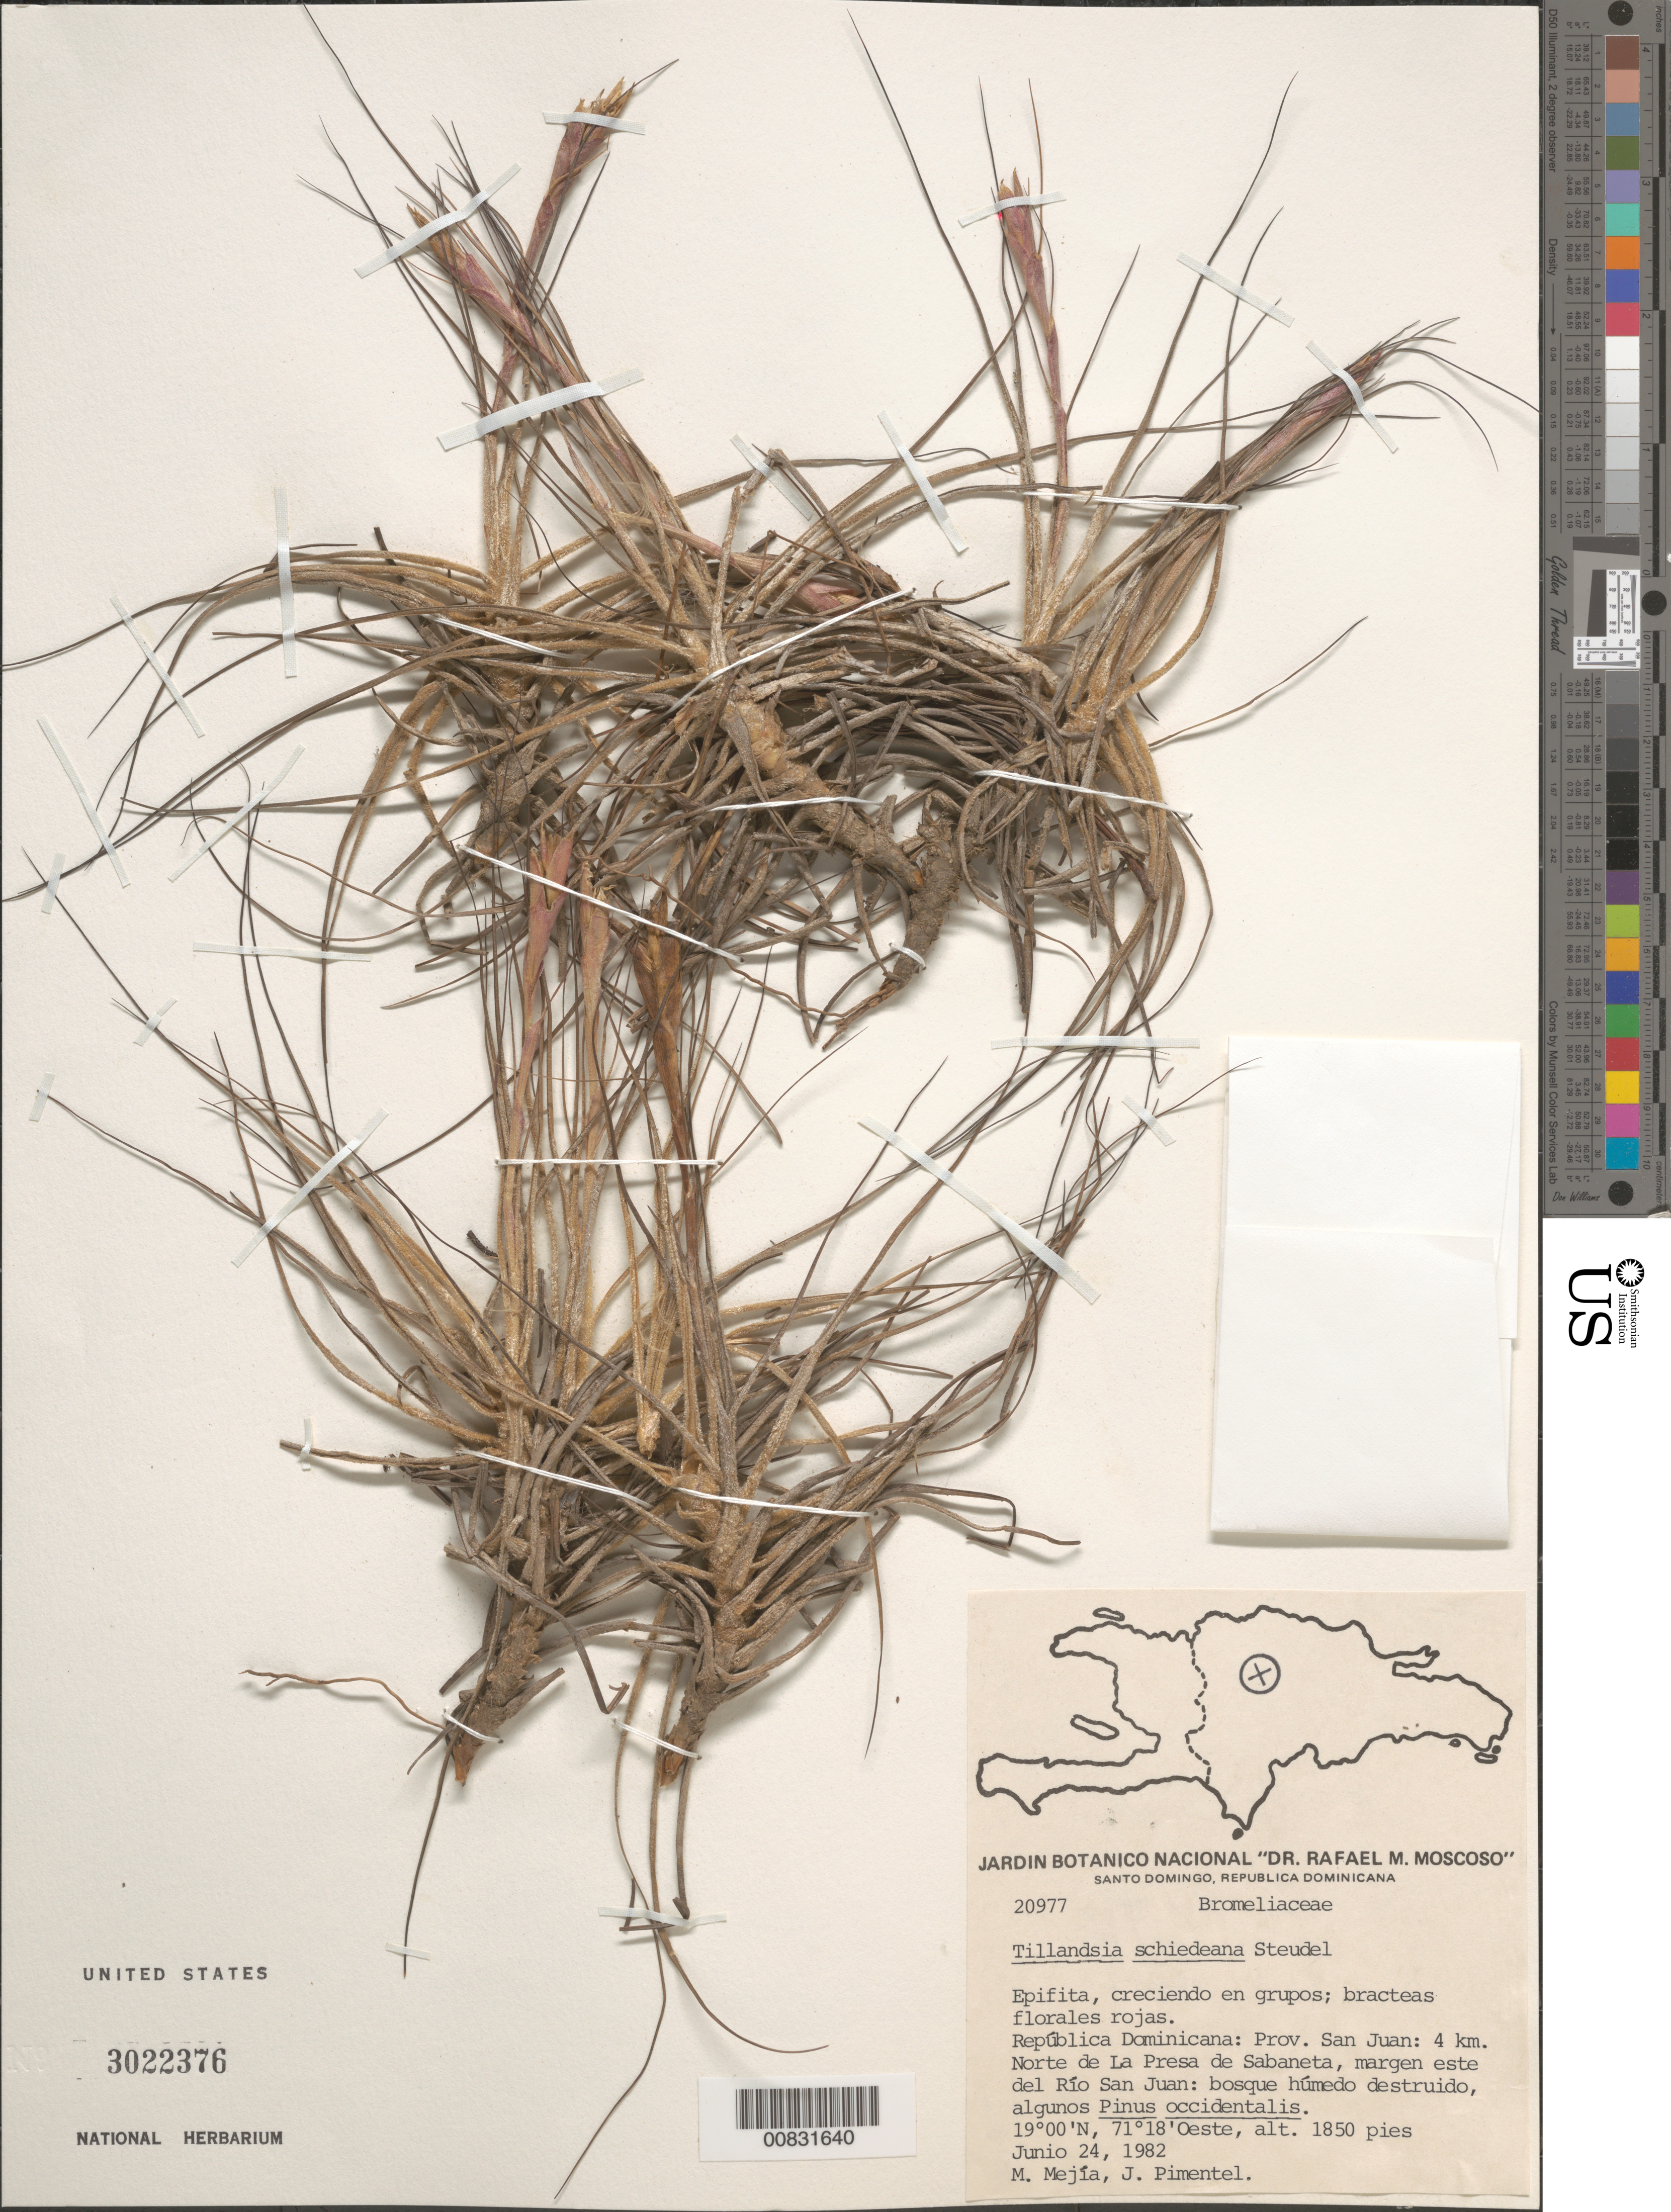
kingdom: Plantae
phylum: Tracheophyta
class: Liliopsida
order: Poales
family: Bromeliaceae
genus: Tillandsia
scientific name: Tillandsia schiedeana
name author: Steud.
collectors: M. Mejia & J. Pimentel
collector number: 20977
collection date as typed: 24 Jun 1982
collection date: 1982-06-24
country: Dominican Republic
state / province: San Juan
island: Hispaniola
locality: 4 km. Norte de la Presa de Sabaneta, margen este del Río San Juan.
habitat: Bosque húmedo destruido, algunos Pinus occidentalis.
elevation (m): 564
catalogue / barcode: US 3022376